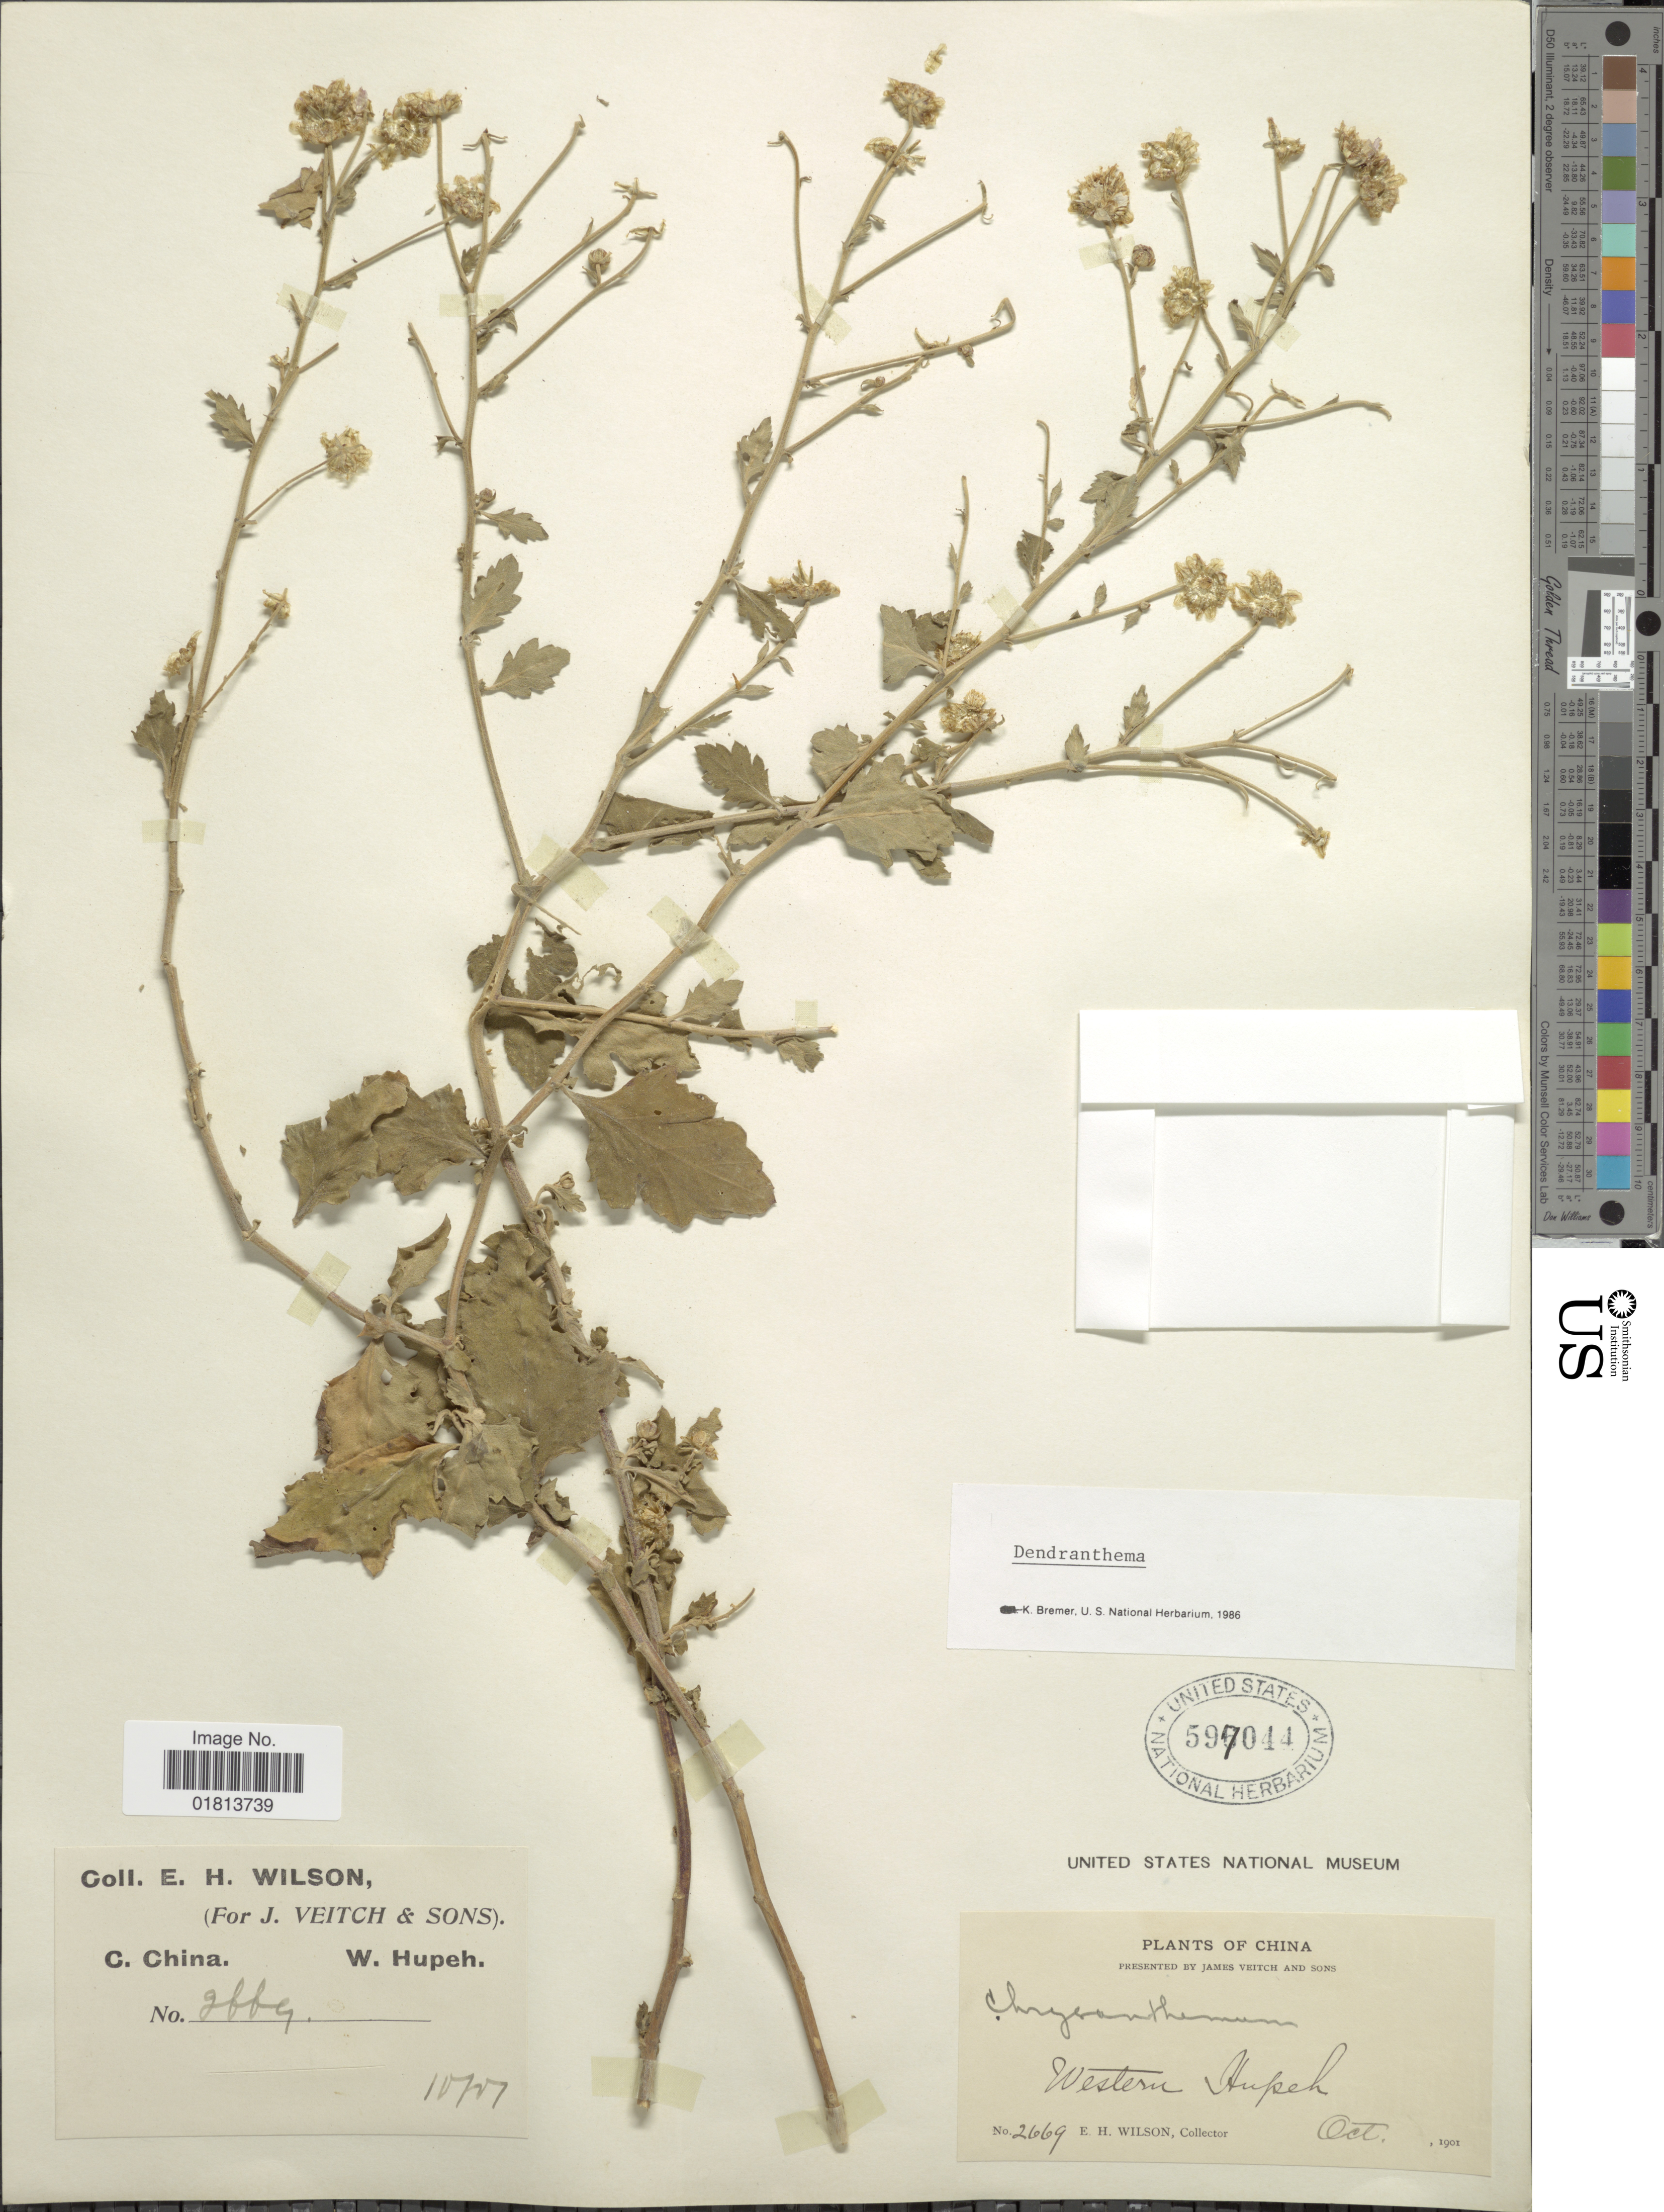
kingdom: Plantae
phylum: Tracheophyta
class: Magnoliopsida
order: Asterales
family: Asteraceae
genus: Dendranthema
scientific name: Dendranthema indicum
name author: (L.) Des Moul.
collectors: E. Wilson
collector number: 2669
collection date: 1901-10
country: China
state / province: Hubei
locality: Western Hupeh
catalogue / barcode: US 597044